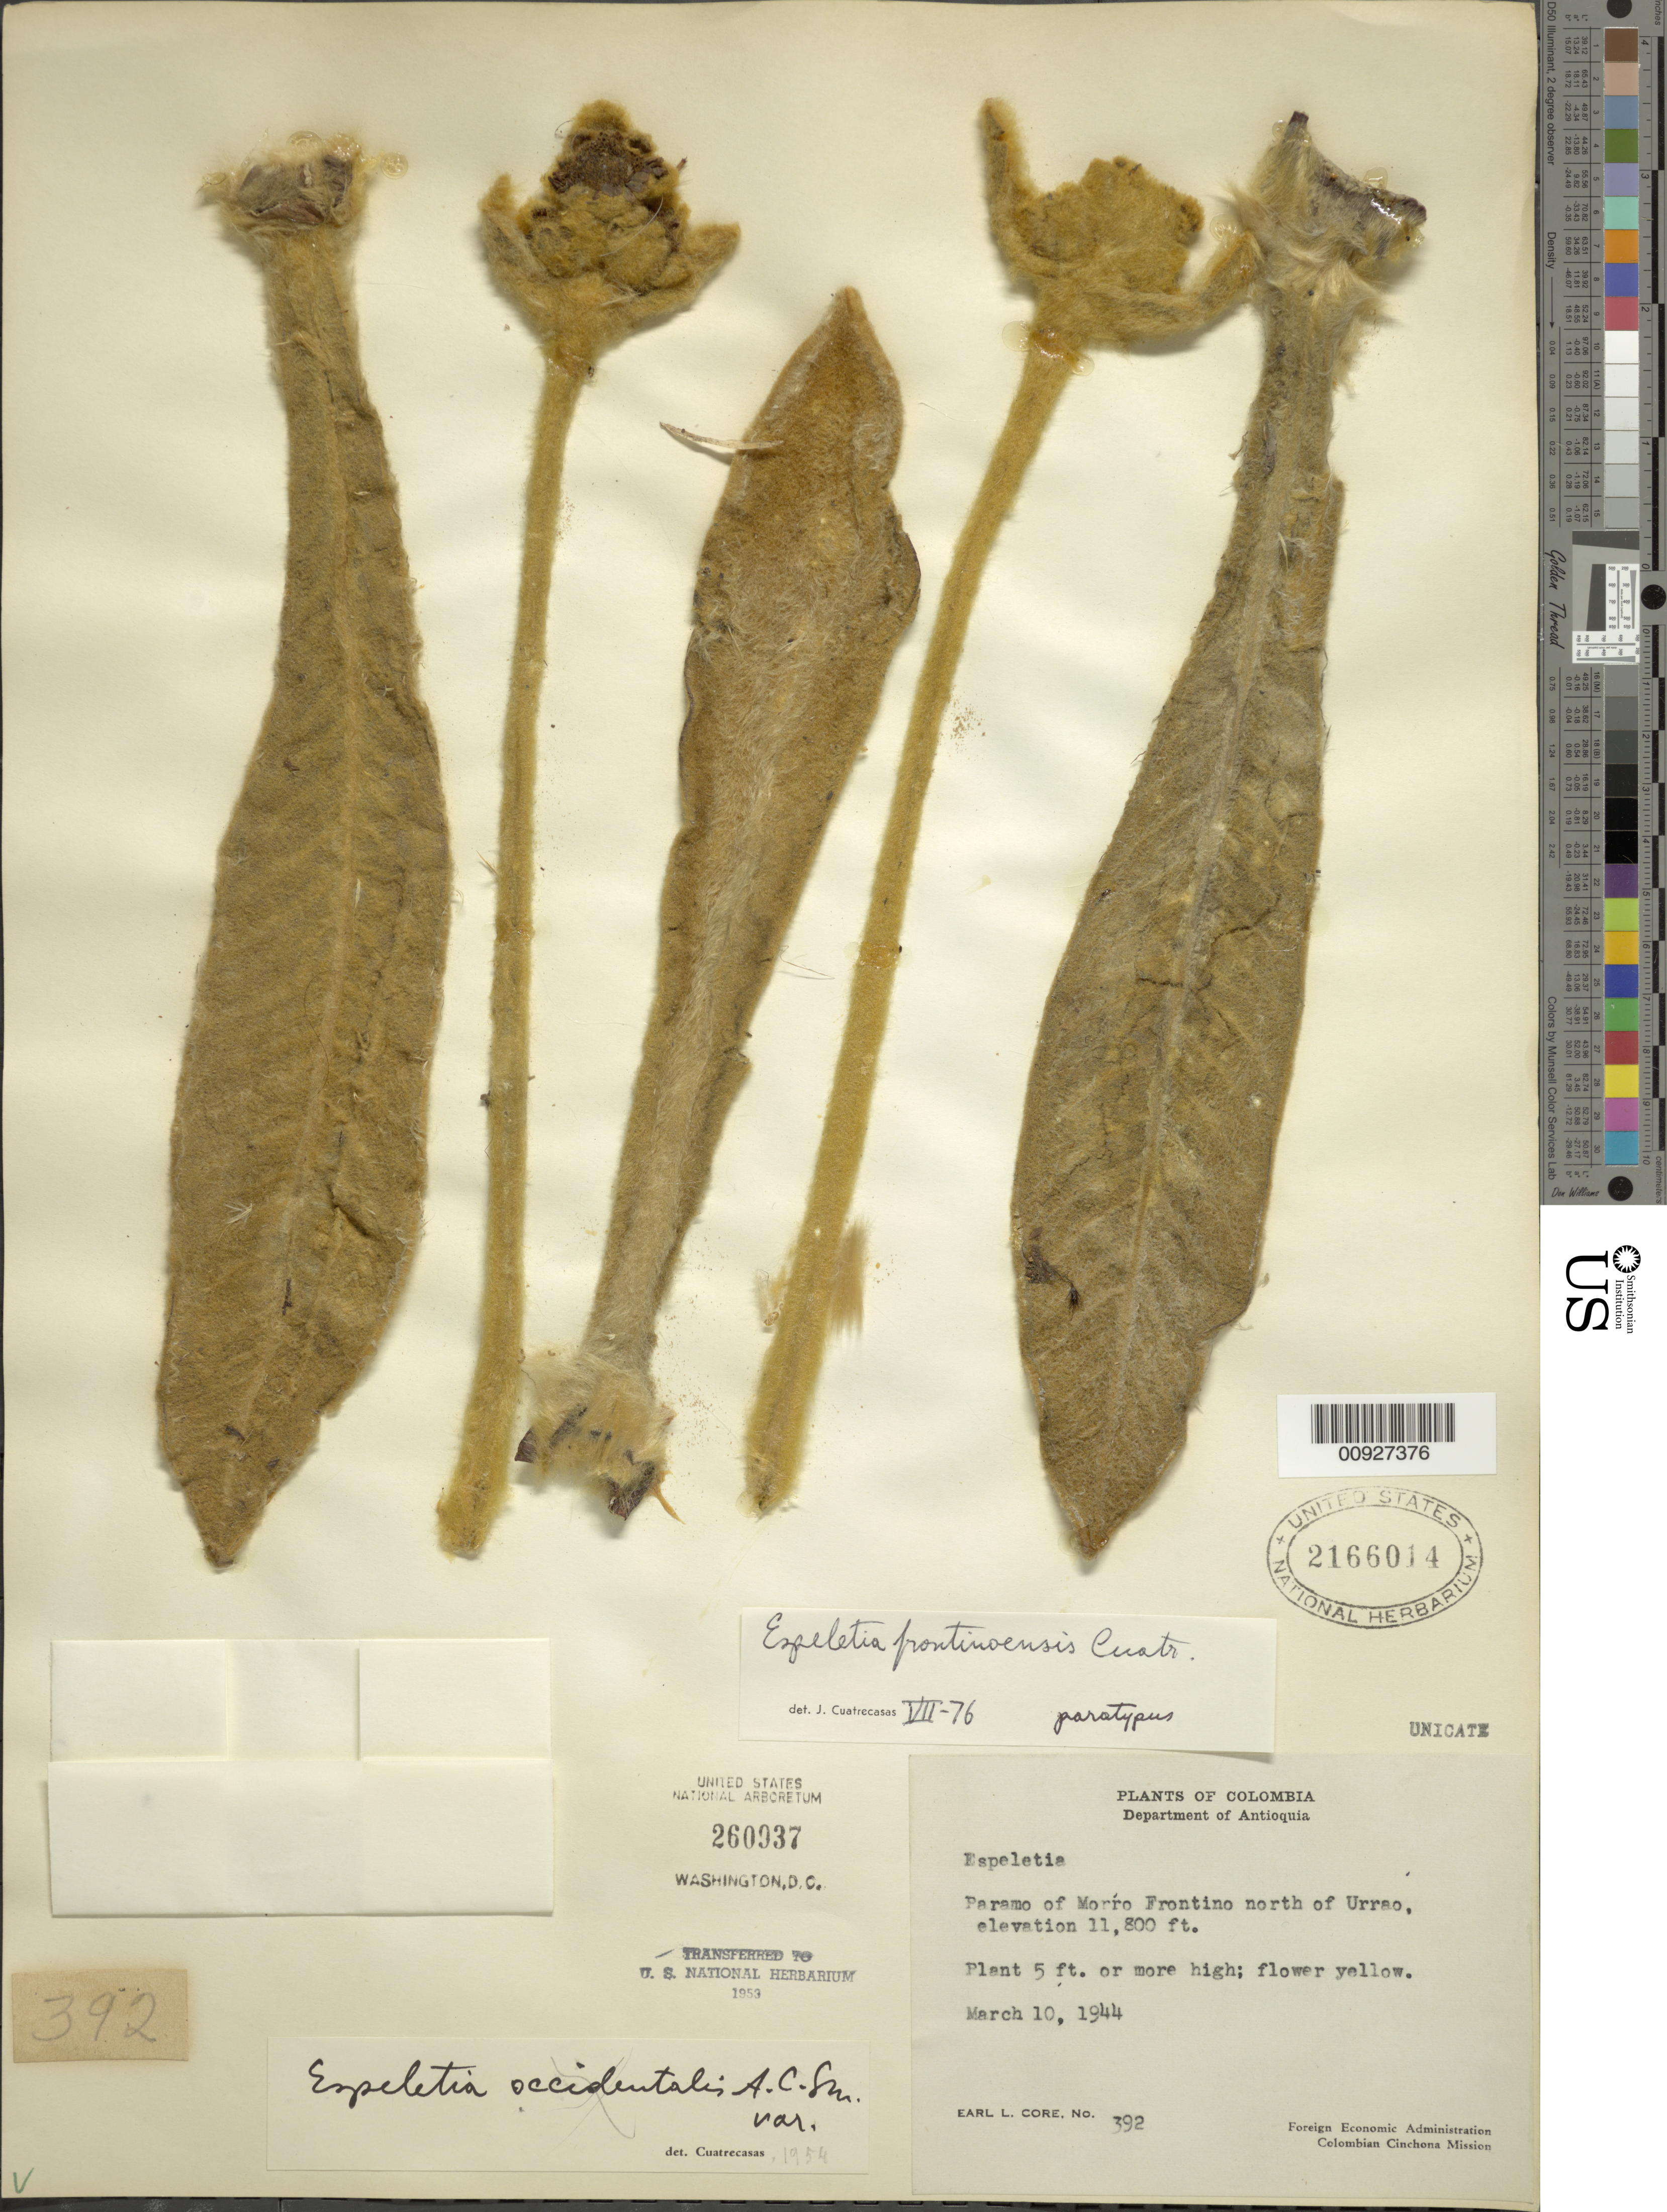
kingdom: Plantae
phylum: Tracheophyta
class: Magnoliopsida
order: Asterales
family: Asteraceae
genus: Espeletia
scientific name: Espeletia frontinoensis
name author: Cuatrec.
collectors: E. L. Core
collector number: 392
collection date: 1944-03-10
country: Colombia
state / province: Antioquia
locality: Páramo de Morro Frontino. Páramo de Morro Frontino, north of Urrao.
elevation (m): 3930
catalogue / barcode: US 2166014